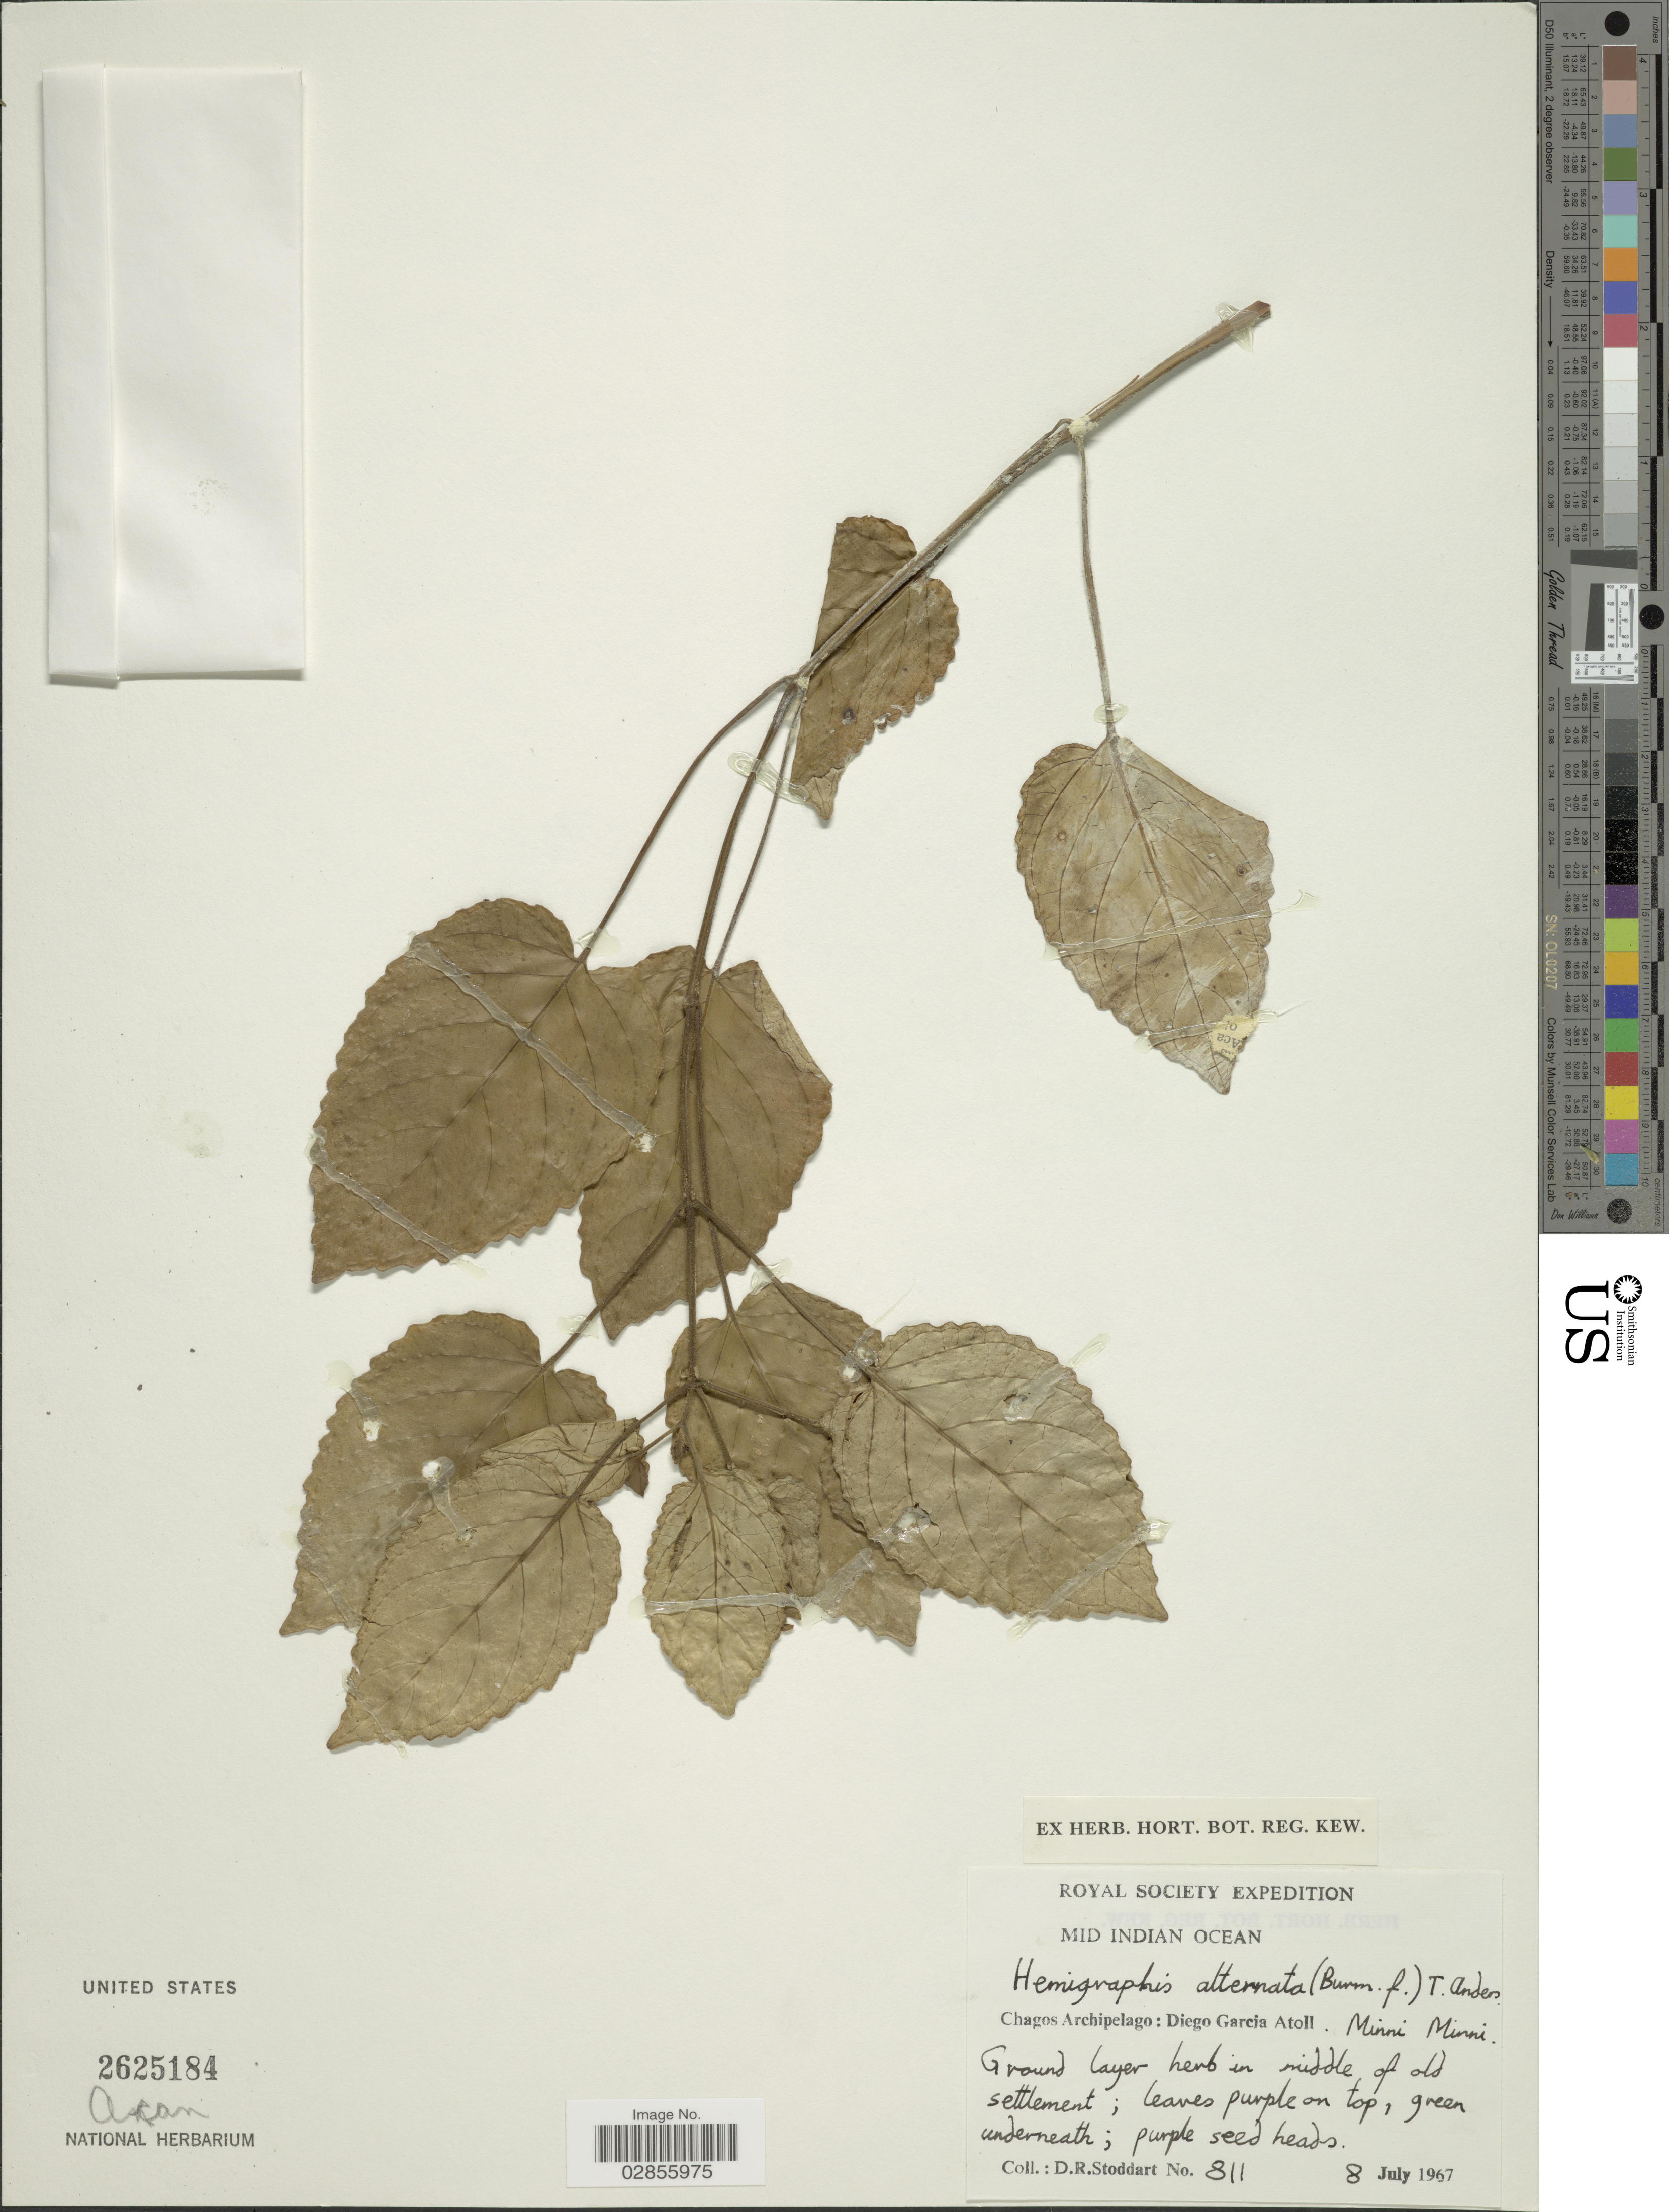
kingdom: Plantae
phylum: Tracheophyta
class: Magnoliopsida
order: Lamiales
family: Acanthaceae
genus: Hemigraphis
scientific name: Hemigraphis alternata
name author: (Burm. f.) T. Anderson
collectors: D. R. Stoddart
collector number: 811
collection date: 1967-07-08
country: British Indian Ocean Territory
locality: Mid Indian Ocean. Chagos Archipelago: Diego Garcia Atoll. Minni Minni.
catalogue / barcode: US 2625184